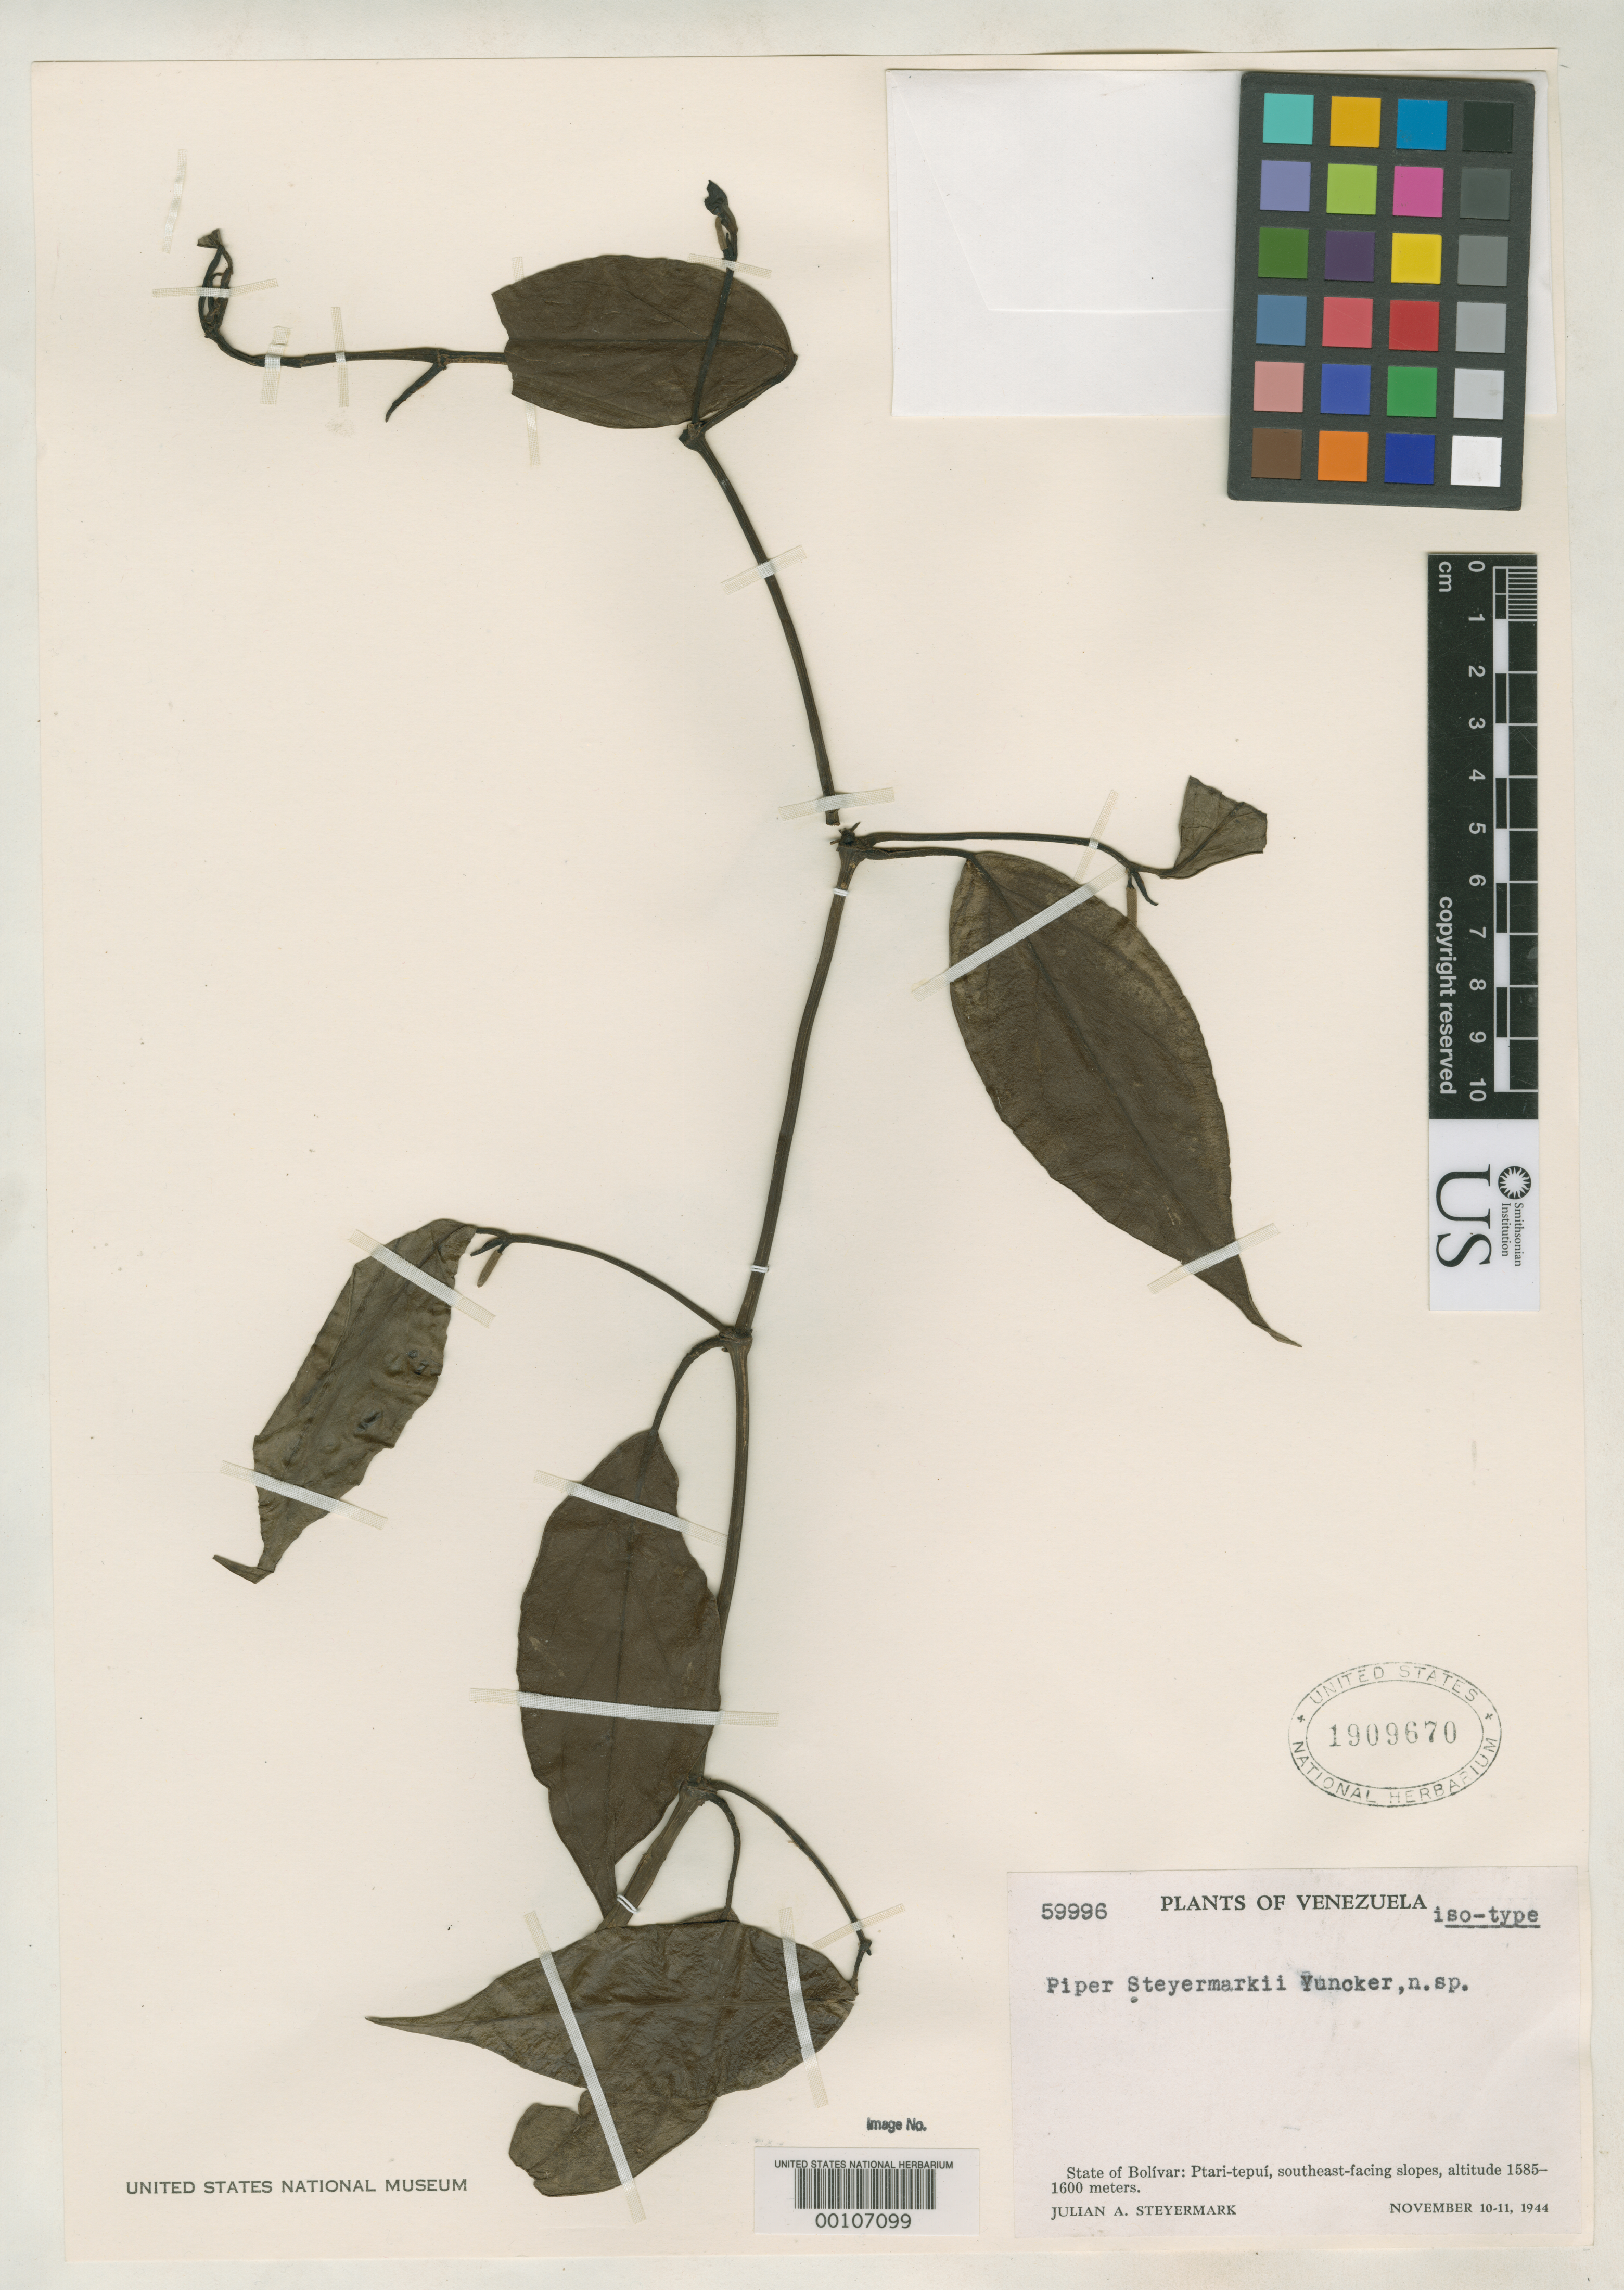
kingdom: Plantae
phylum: Tracheophyta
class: Magnoliopsida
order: Piperales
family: Piperaceae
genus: Piper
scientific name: Piper steyermarkii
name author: Yunck.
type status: Isotype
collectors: J. Steyermark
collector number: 59996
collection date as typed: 10 Nov 1944 to 11 Nov 1944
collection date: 1944-11-10/1944-11-11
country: Venezuela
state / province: Bolivar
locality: Ptari-tepui.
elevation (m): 1585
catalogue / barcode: US 1909670